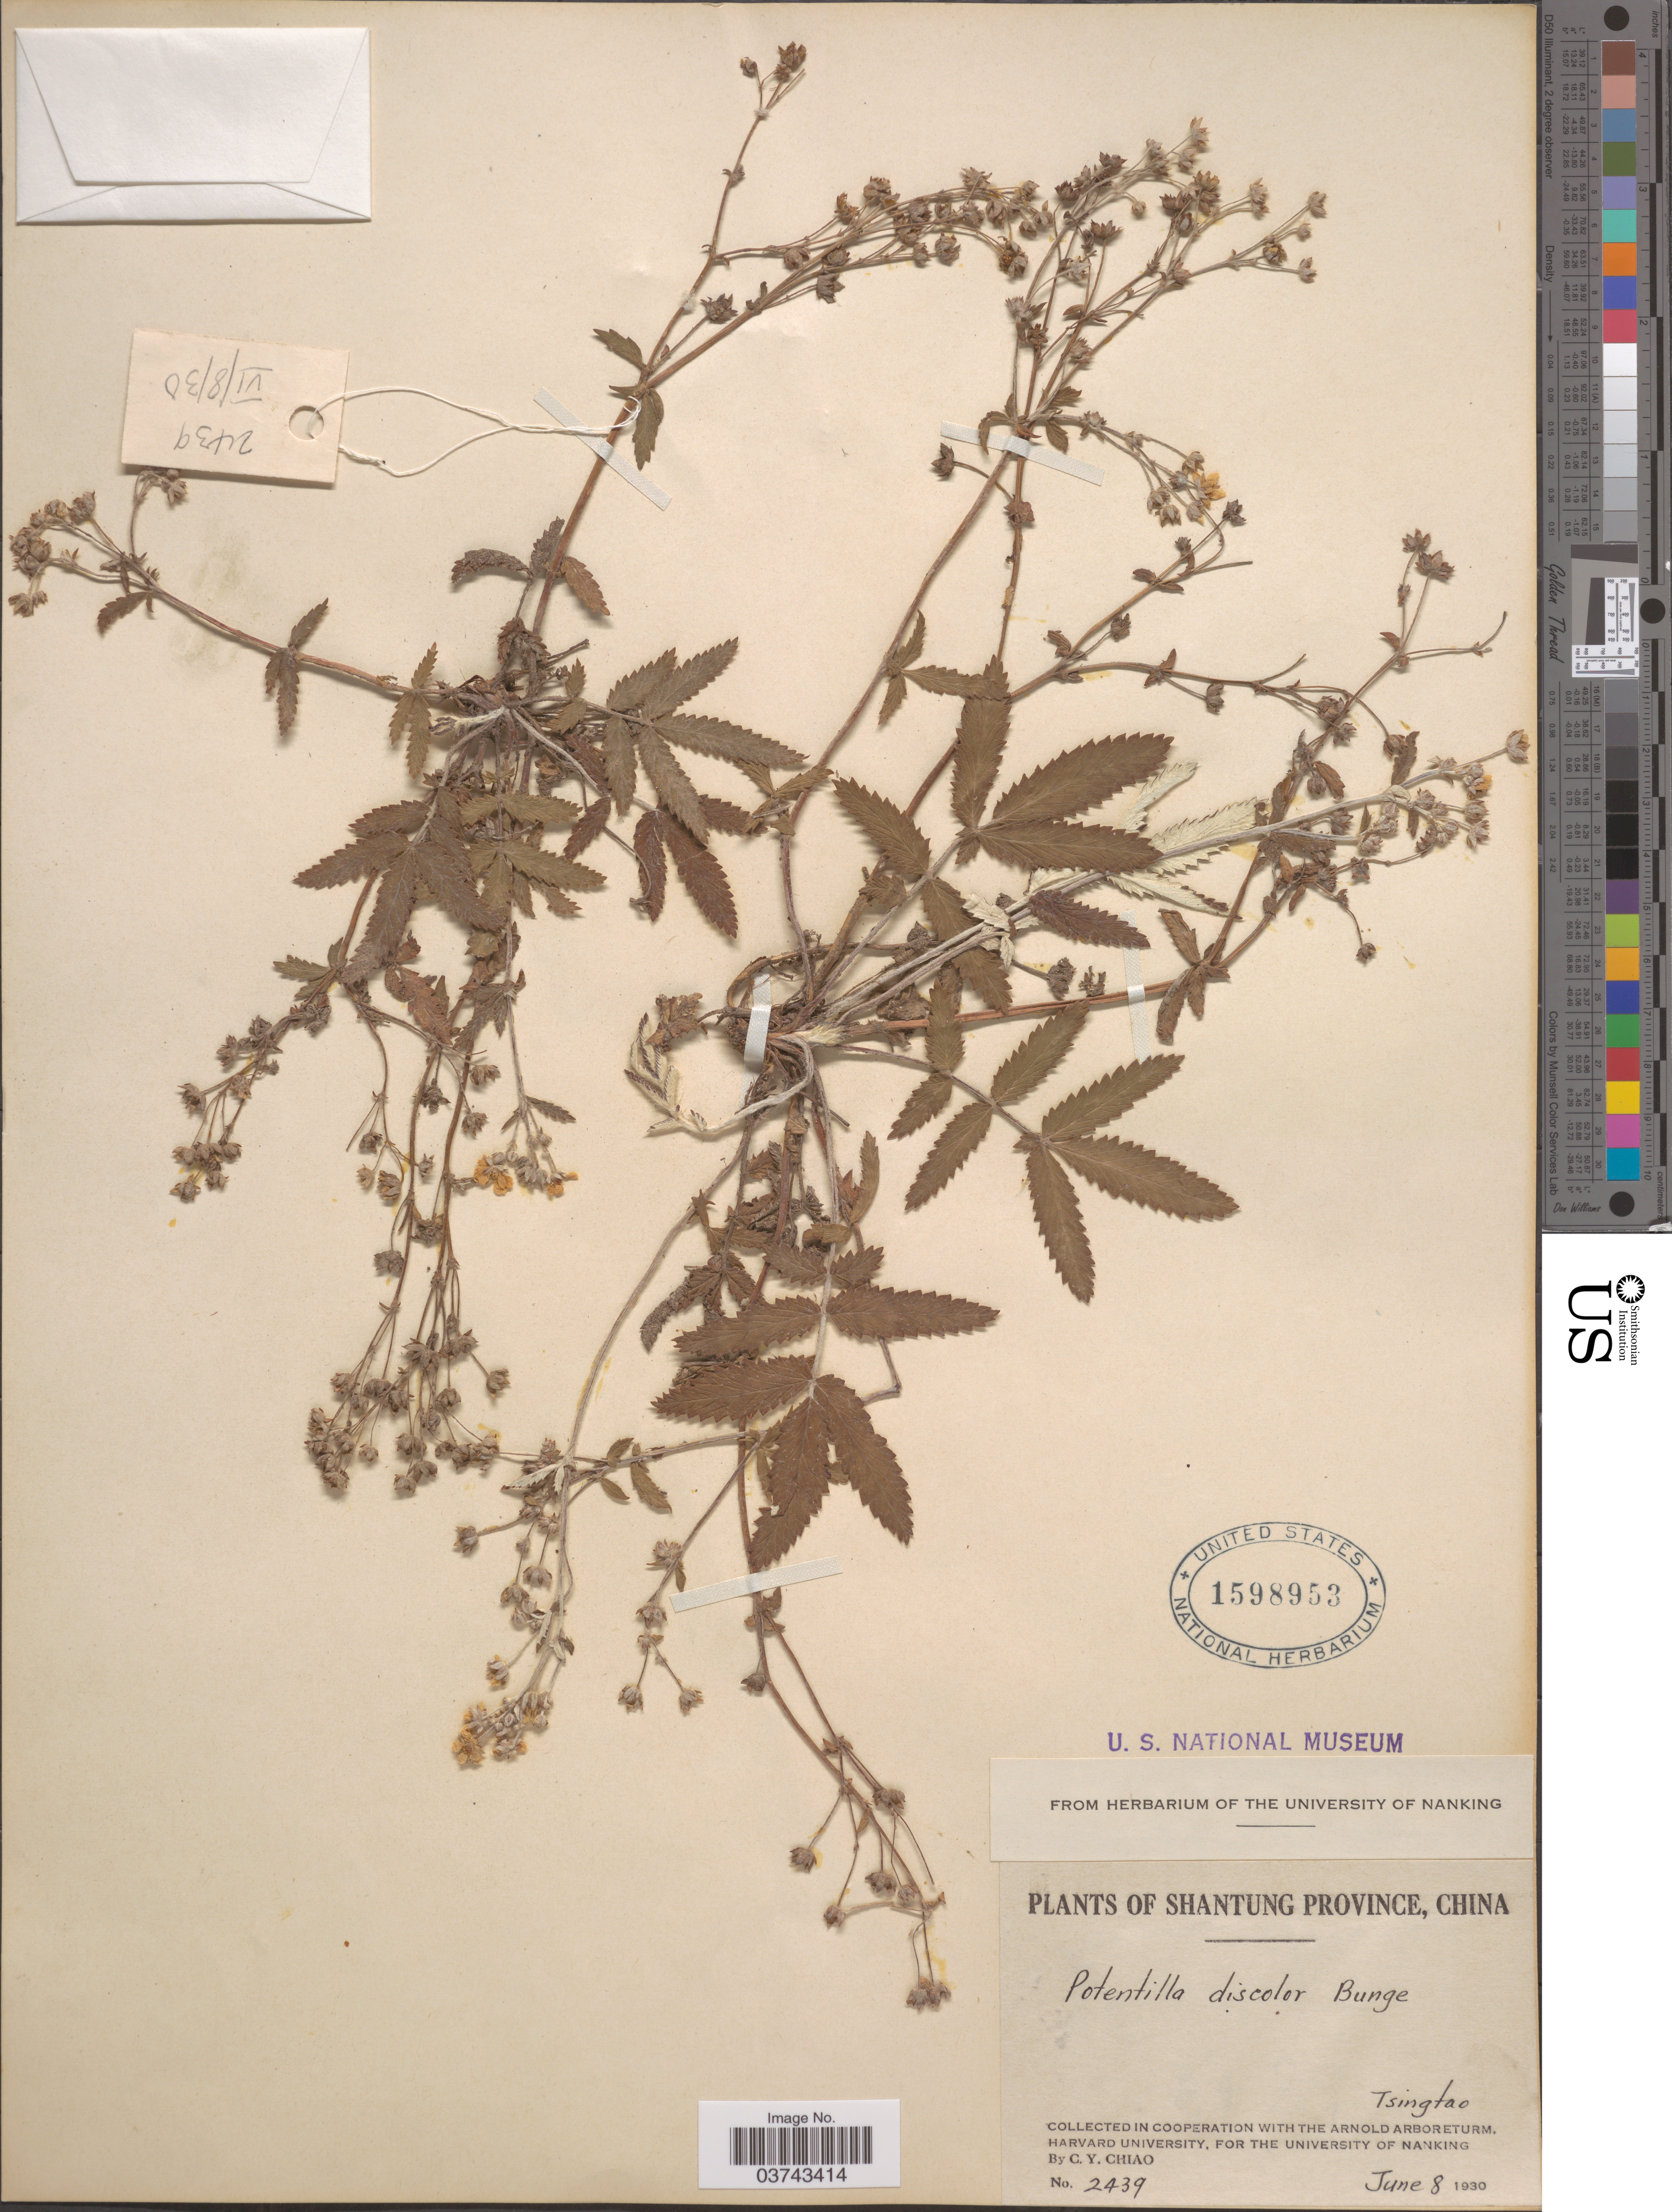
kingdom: Plantae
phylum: Tracheophyta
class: Magnoliopsida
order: Rosales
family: Rosaceae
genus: Potentilla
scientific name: Potentilla discolor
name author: Bunge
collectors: C. Y. Chiao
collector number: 2439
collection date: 1930-06-08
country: China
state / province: Shandong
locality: Shantung Province. Tsingtao.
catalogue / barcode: US 1598953